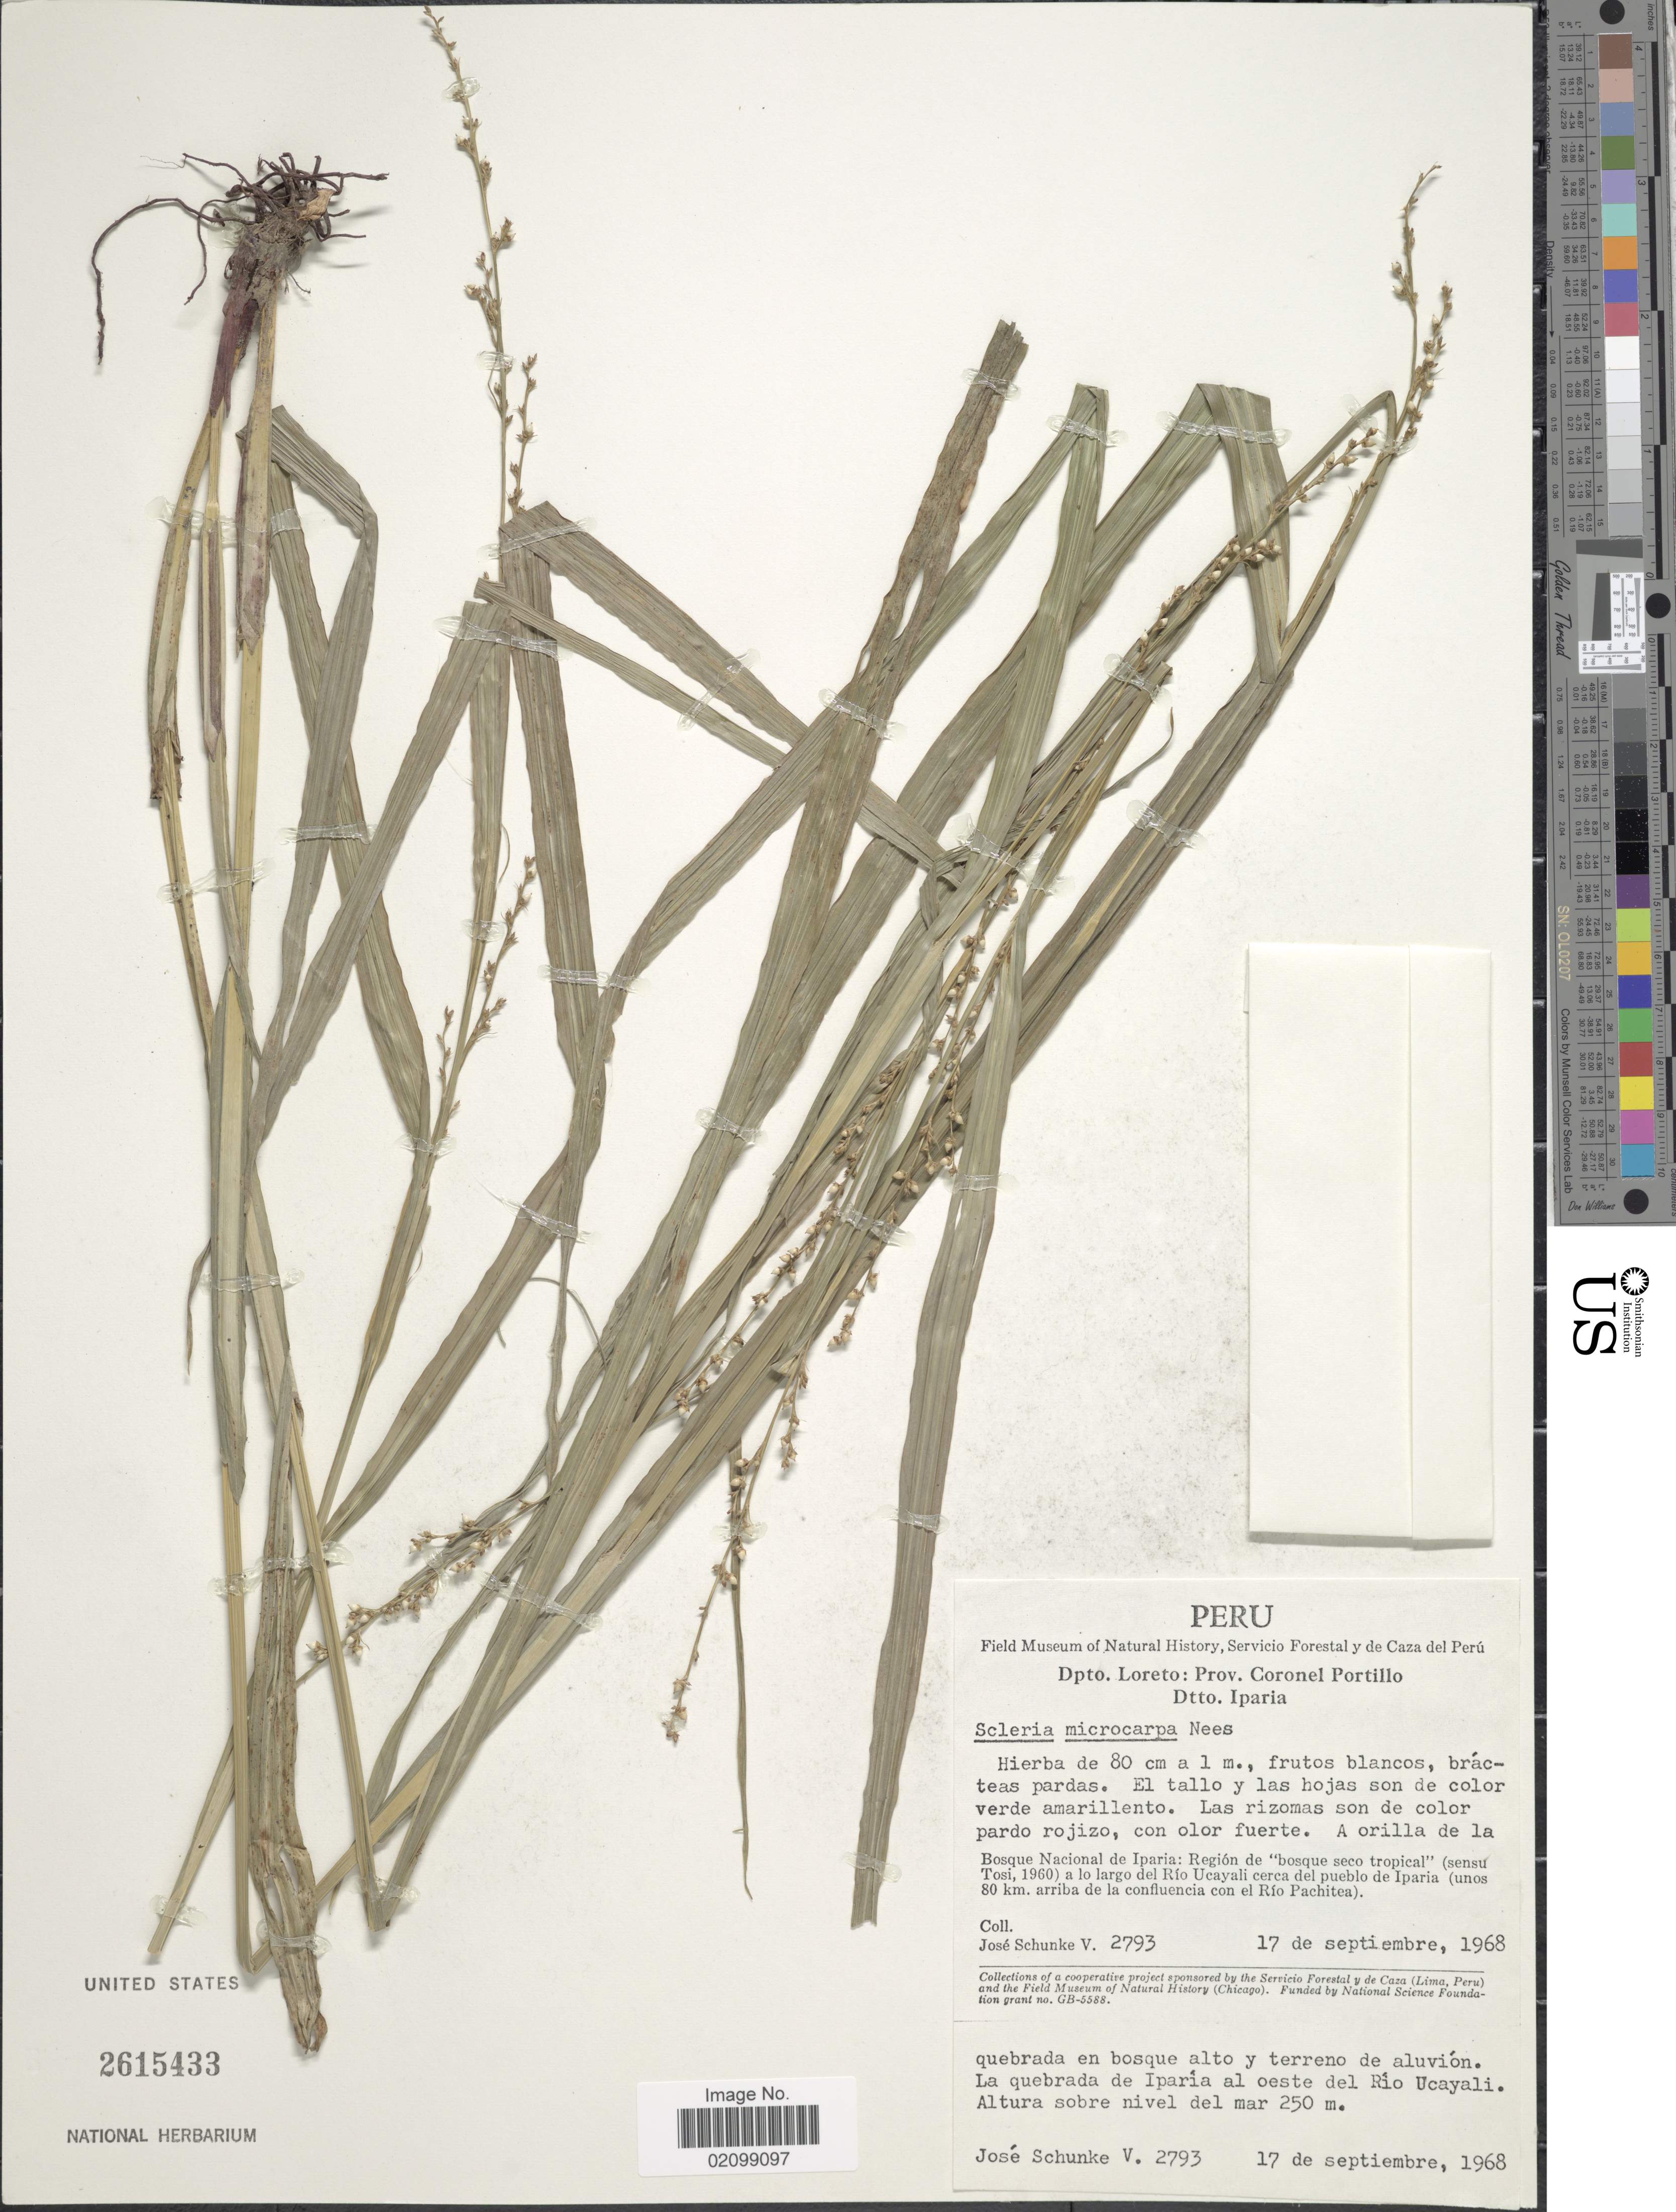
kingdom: Plantae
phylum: Tracheophyta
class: Liliopsida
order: Poales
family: Cyperaceae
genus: Scleria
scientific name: Scleria microcarpa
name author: Nees ex Kunth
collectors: J. Schunke Vigo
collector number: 2793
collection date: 1968-09-17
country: Peru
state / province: Loreto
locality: Dpto. Loreto: Prov. Coronel Portillo, Dtto. Iparia. Bosque Nacional de Iparia: Region de "bosque seco tropical" (sensu Tosi, 1960) a lo largo del Rio Ucayali cerca del puebo de Iparia (unos 80 km. arriba de la confluencia con el Rio Pachitea). La quebrada de Iparia al oeste del Rio Ucayali.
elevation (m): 250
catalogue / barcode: US 2615433